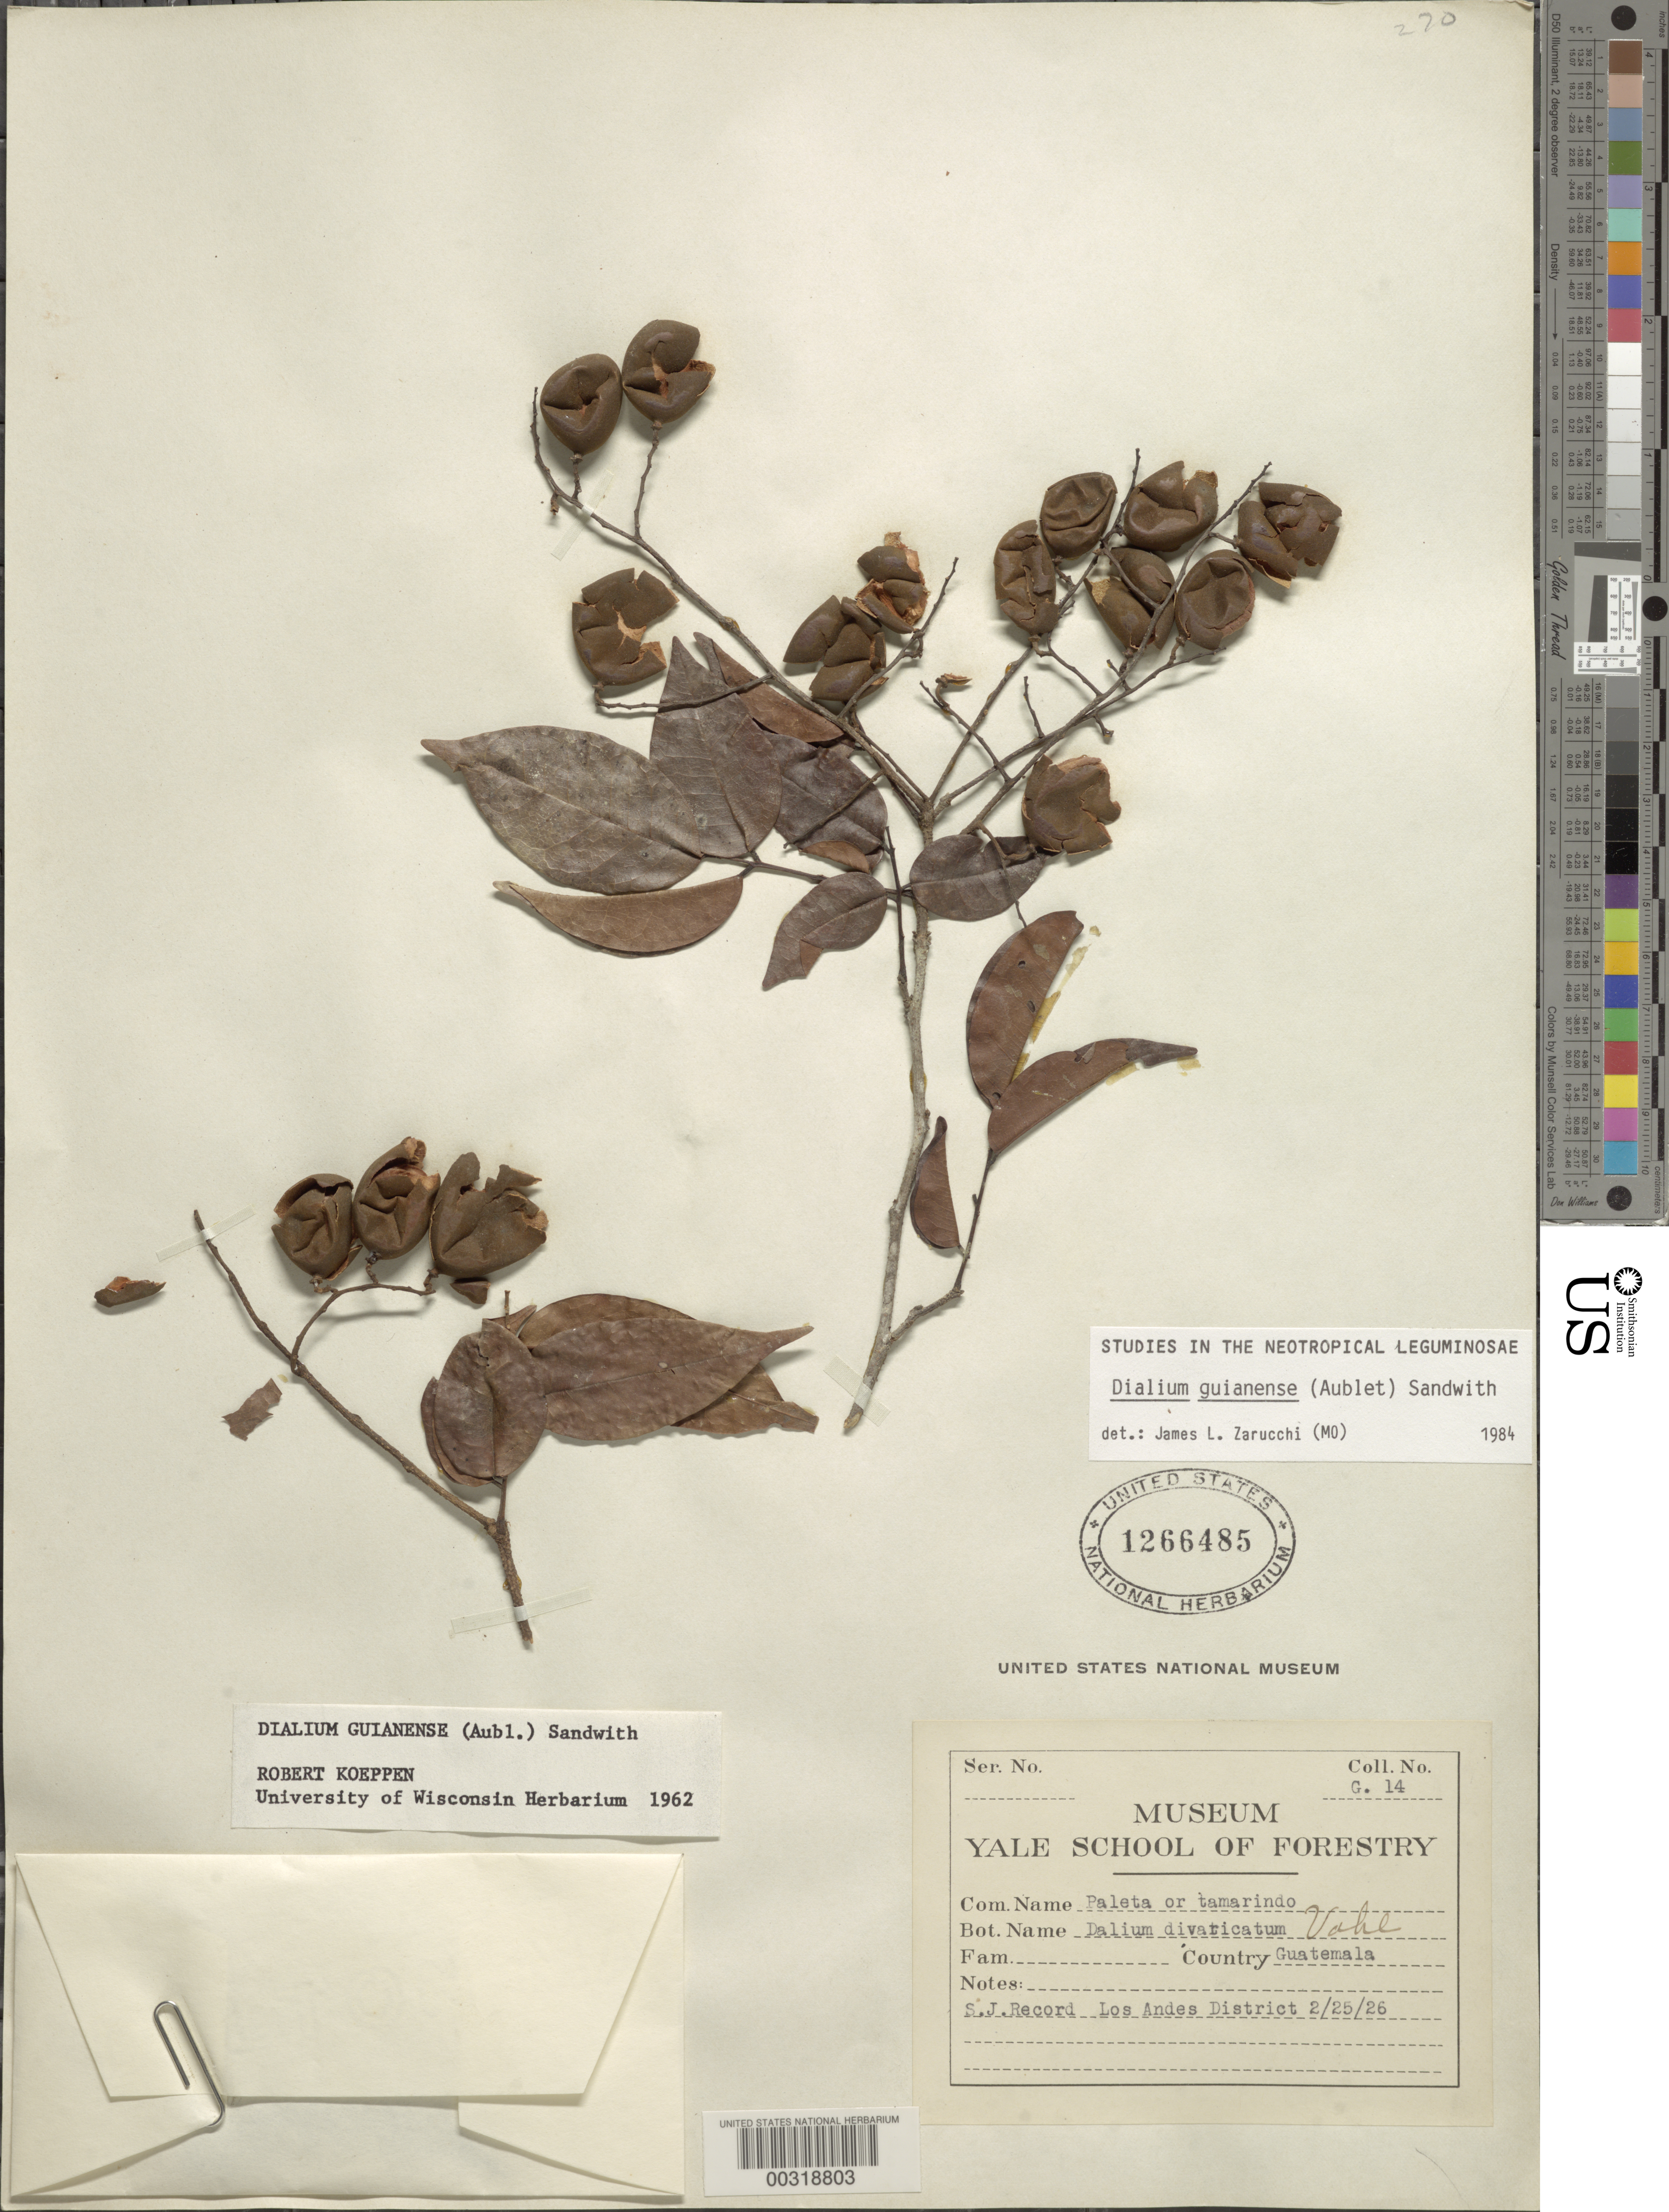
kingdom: Plantae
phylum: Tracheophyta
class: Magnoliopsida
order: Fabales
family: Fabaceae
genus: Dialium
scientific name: Dialium guianense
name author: (Aubl.) Sandwith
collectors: S. J. Record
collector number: G14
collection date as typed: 25 Feb 1926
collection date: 1926-02-25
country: Guatemala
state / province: Izabal (?)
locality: Los Andes Dist.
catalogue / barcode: US 1266485